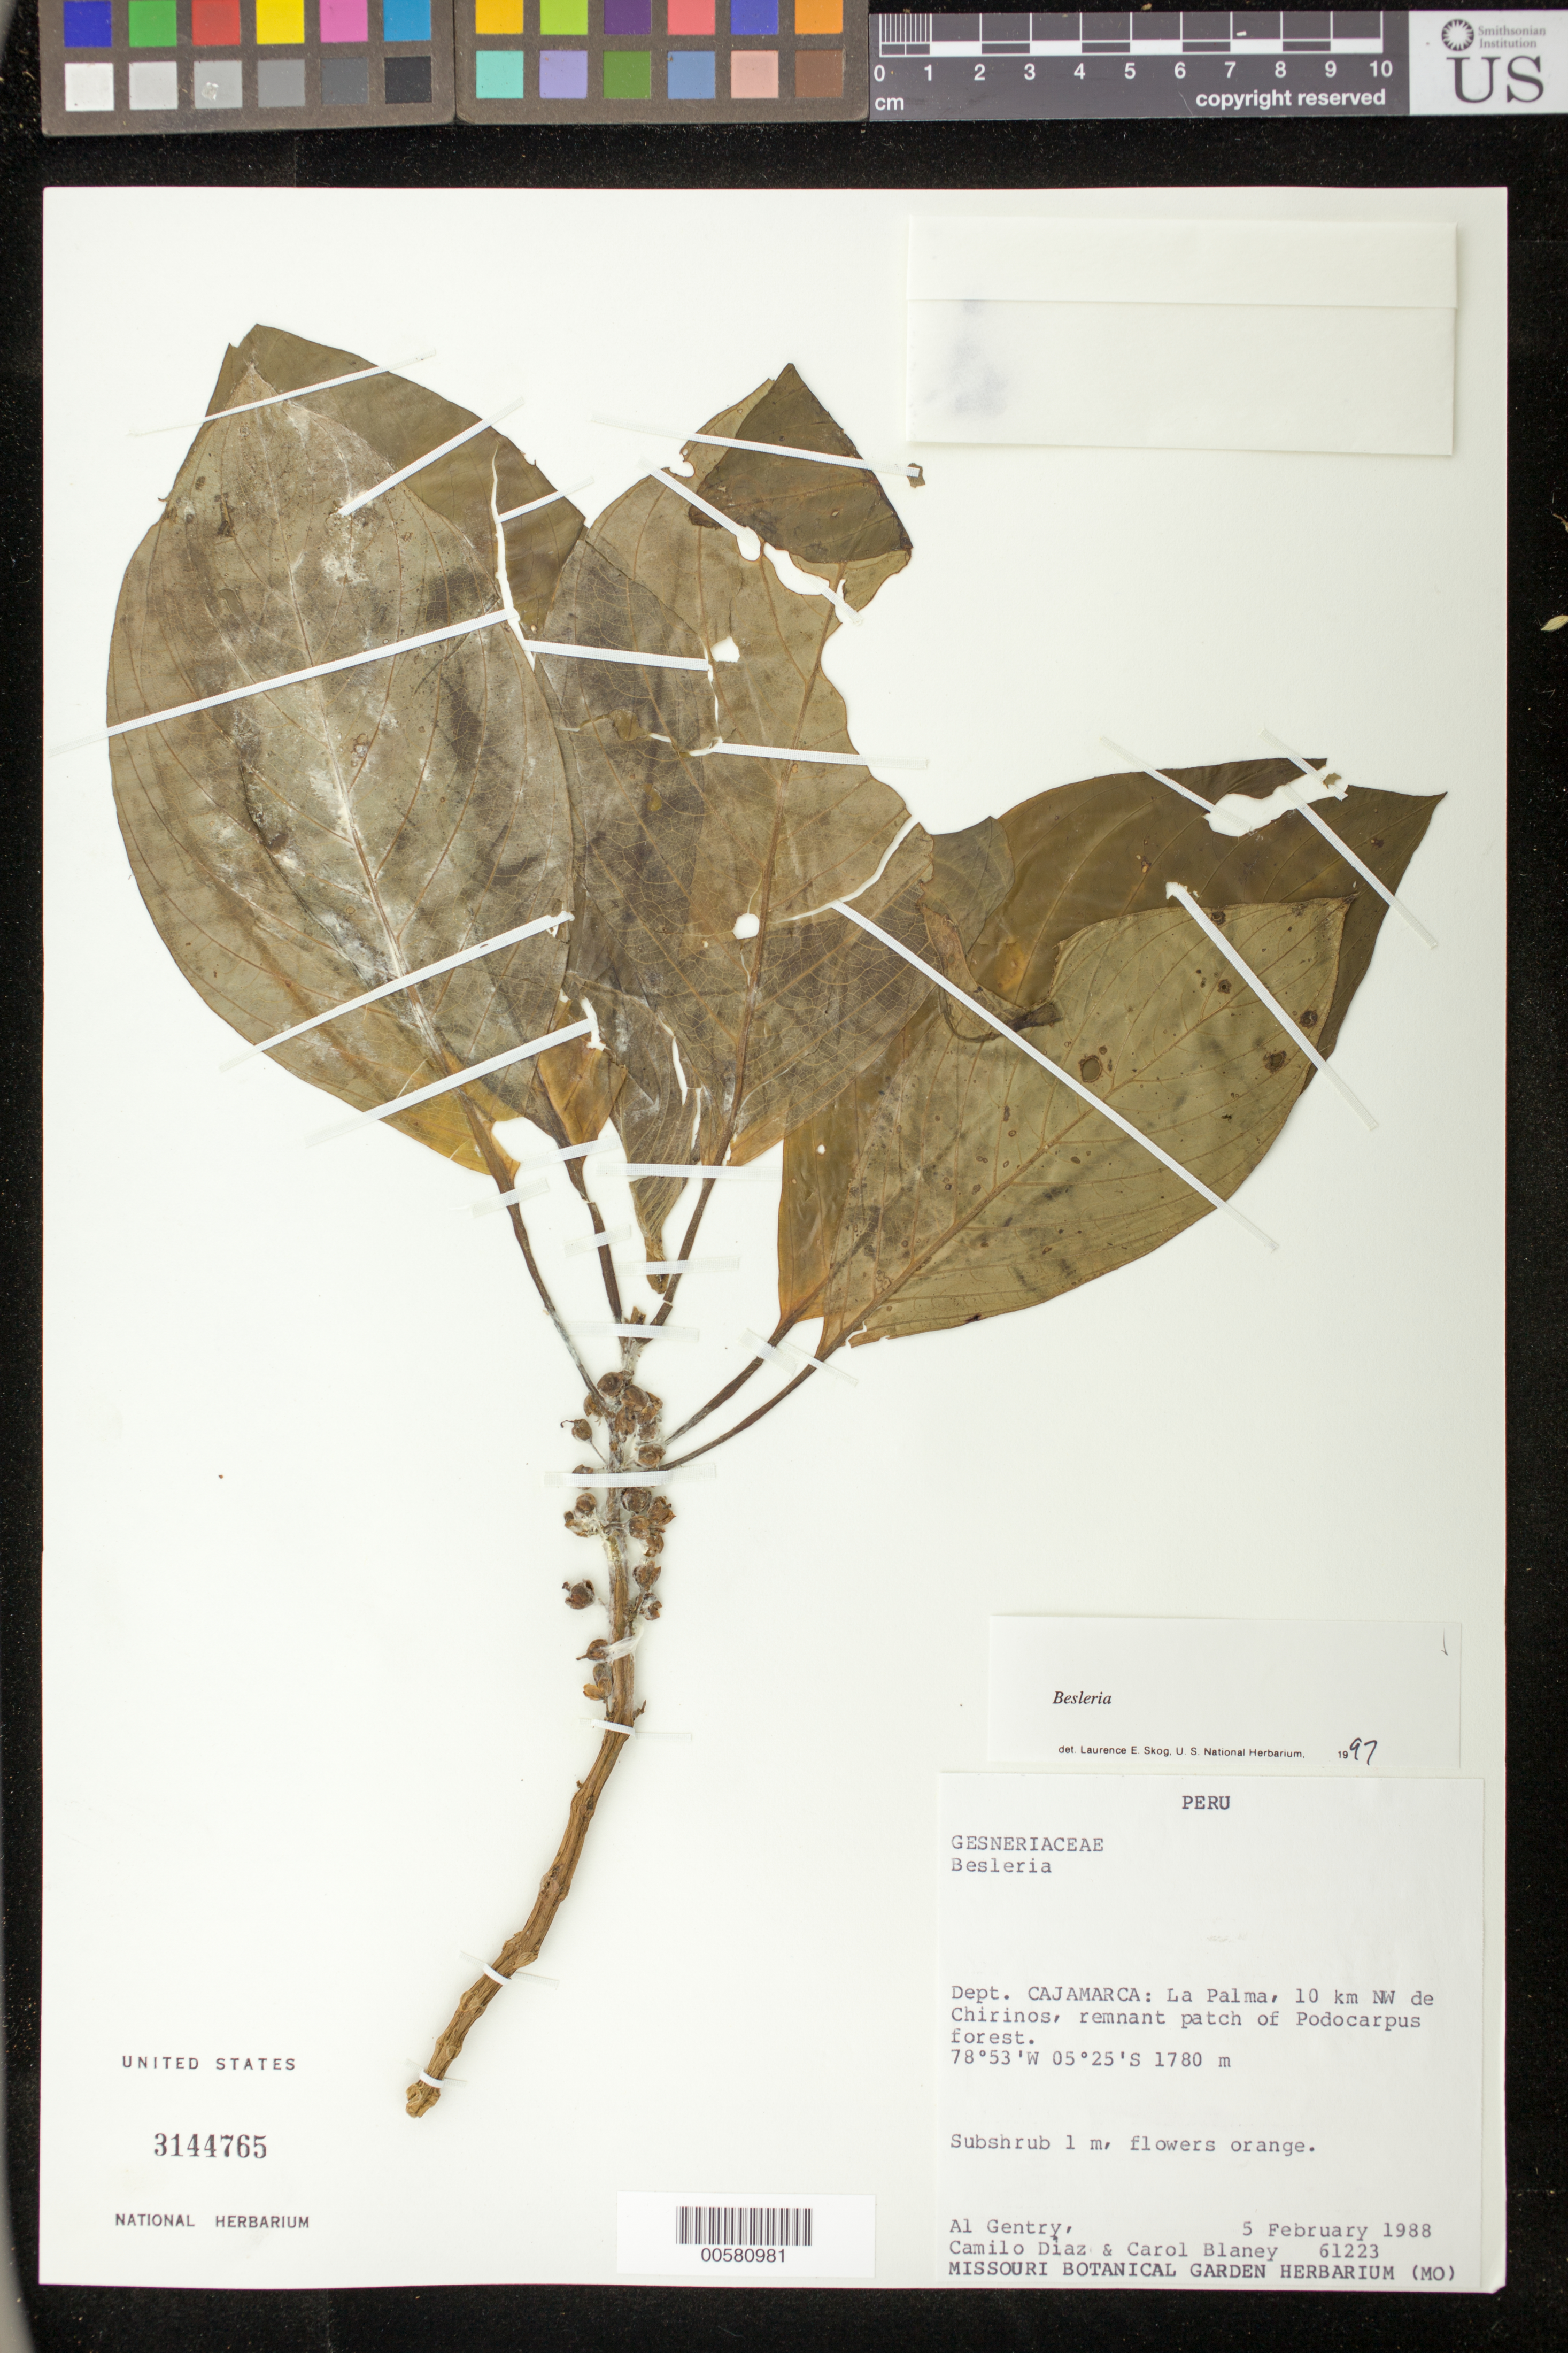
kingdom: Plantae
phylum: Tracheophyta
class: Magnoliopsida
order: Lamiales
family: Gesneriaceae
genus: Besleria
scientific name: Besleria sp.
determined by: Skog, Laurence E.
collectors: A. H. Gentry, C. Díaz & C. Blaney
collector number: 61223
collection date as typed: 05 Feb 1988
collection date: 1988-02-05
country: Peru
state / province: Cajamarca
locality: La Palma, 10 km NW de Chirinos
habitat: Remnant patch of Podocarpus forest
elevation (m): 1780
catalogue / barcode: US 3144765